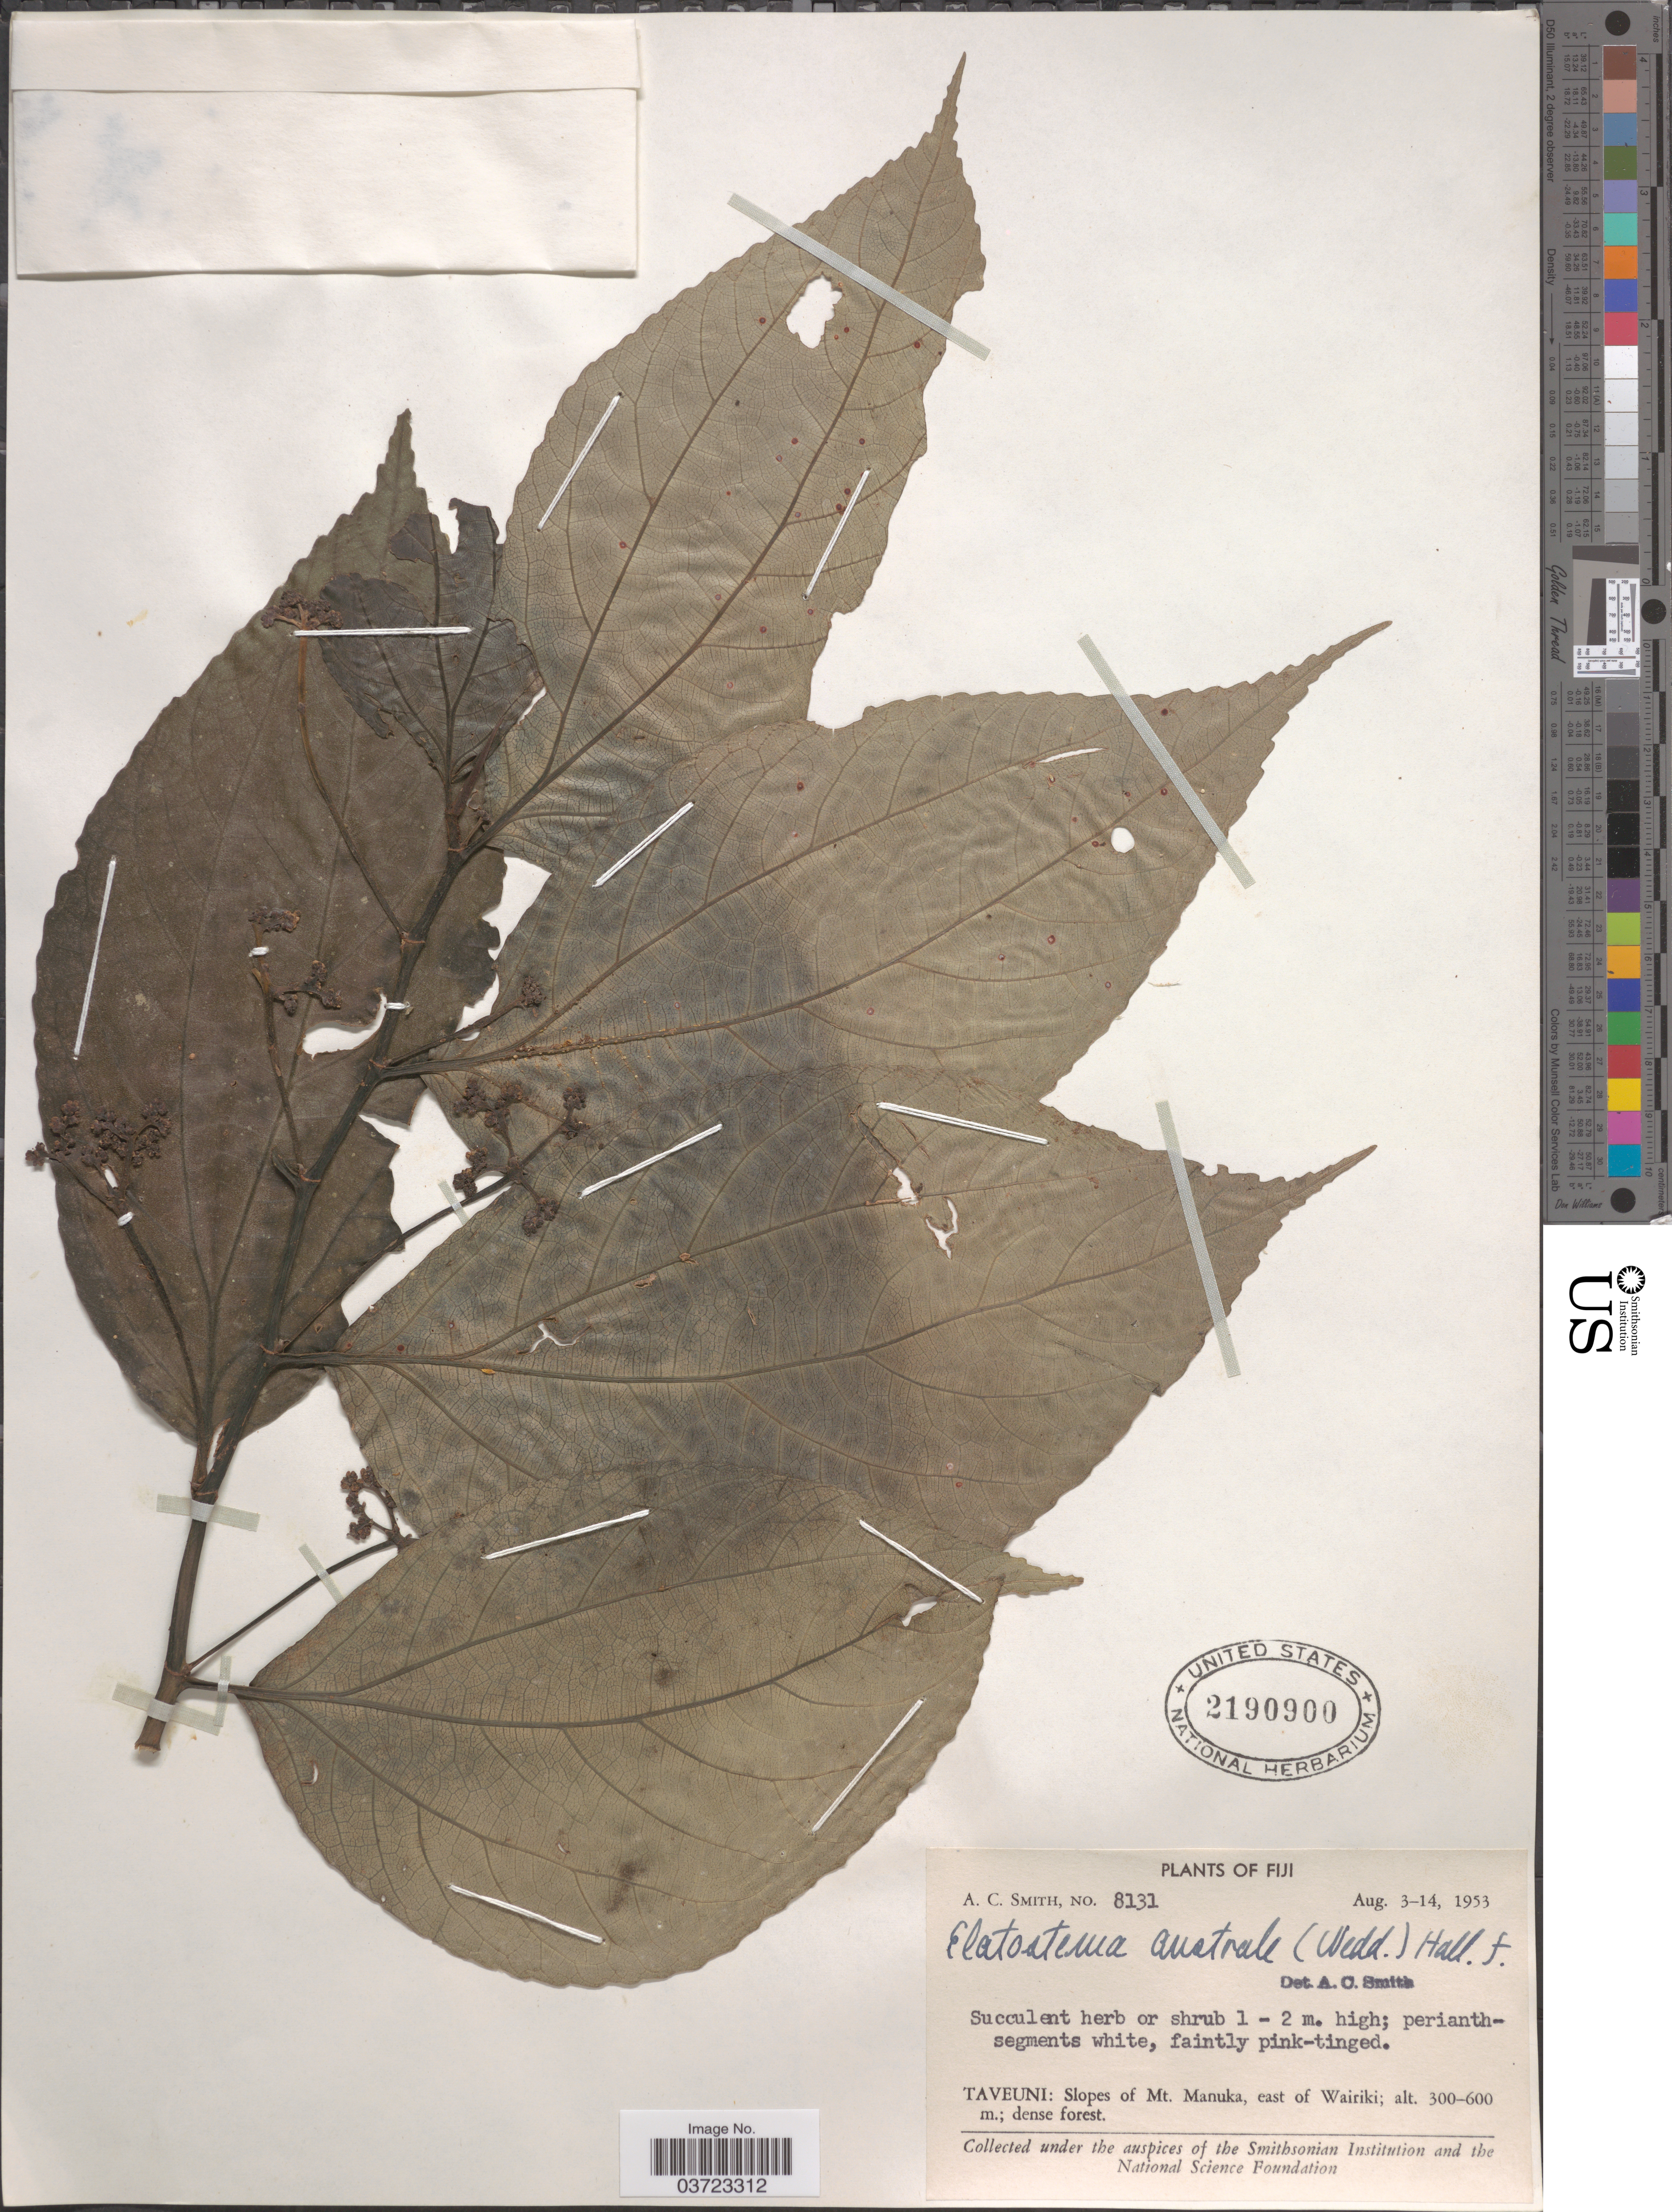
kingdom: Plantae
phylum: Tracheophyta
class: Magnoliopsida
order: Rosales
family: Urticaceae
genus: Elatostema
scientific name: Elatostema australe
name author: Hallier f.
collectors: A. C. Smith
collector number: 8131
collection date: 1953-08-03/1953-08-14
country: Fiji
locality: Taveuni: Slopes of Mt. Manuka, east of Wairiki.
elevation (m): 300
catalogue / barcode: US 2190900